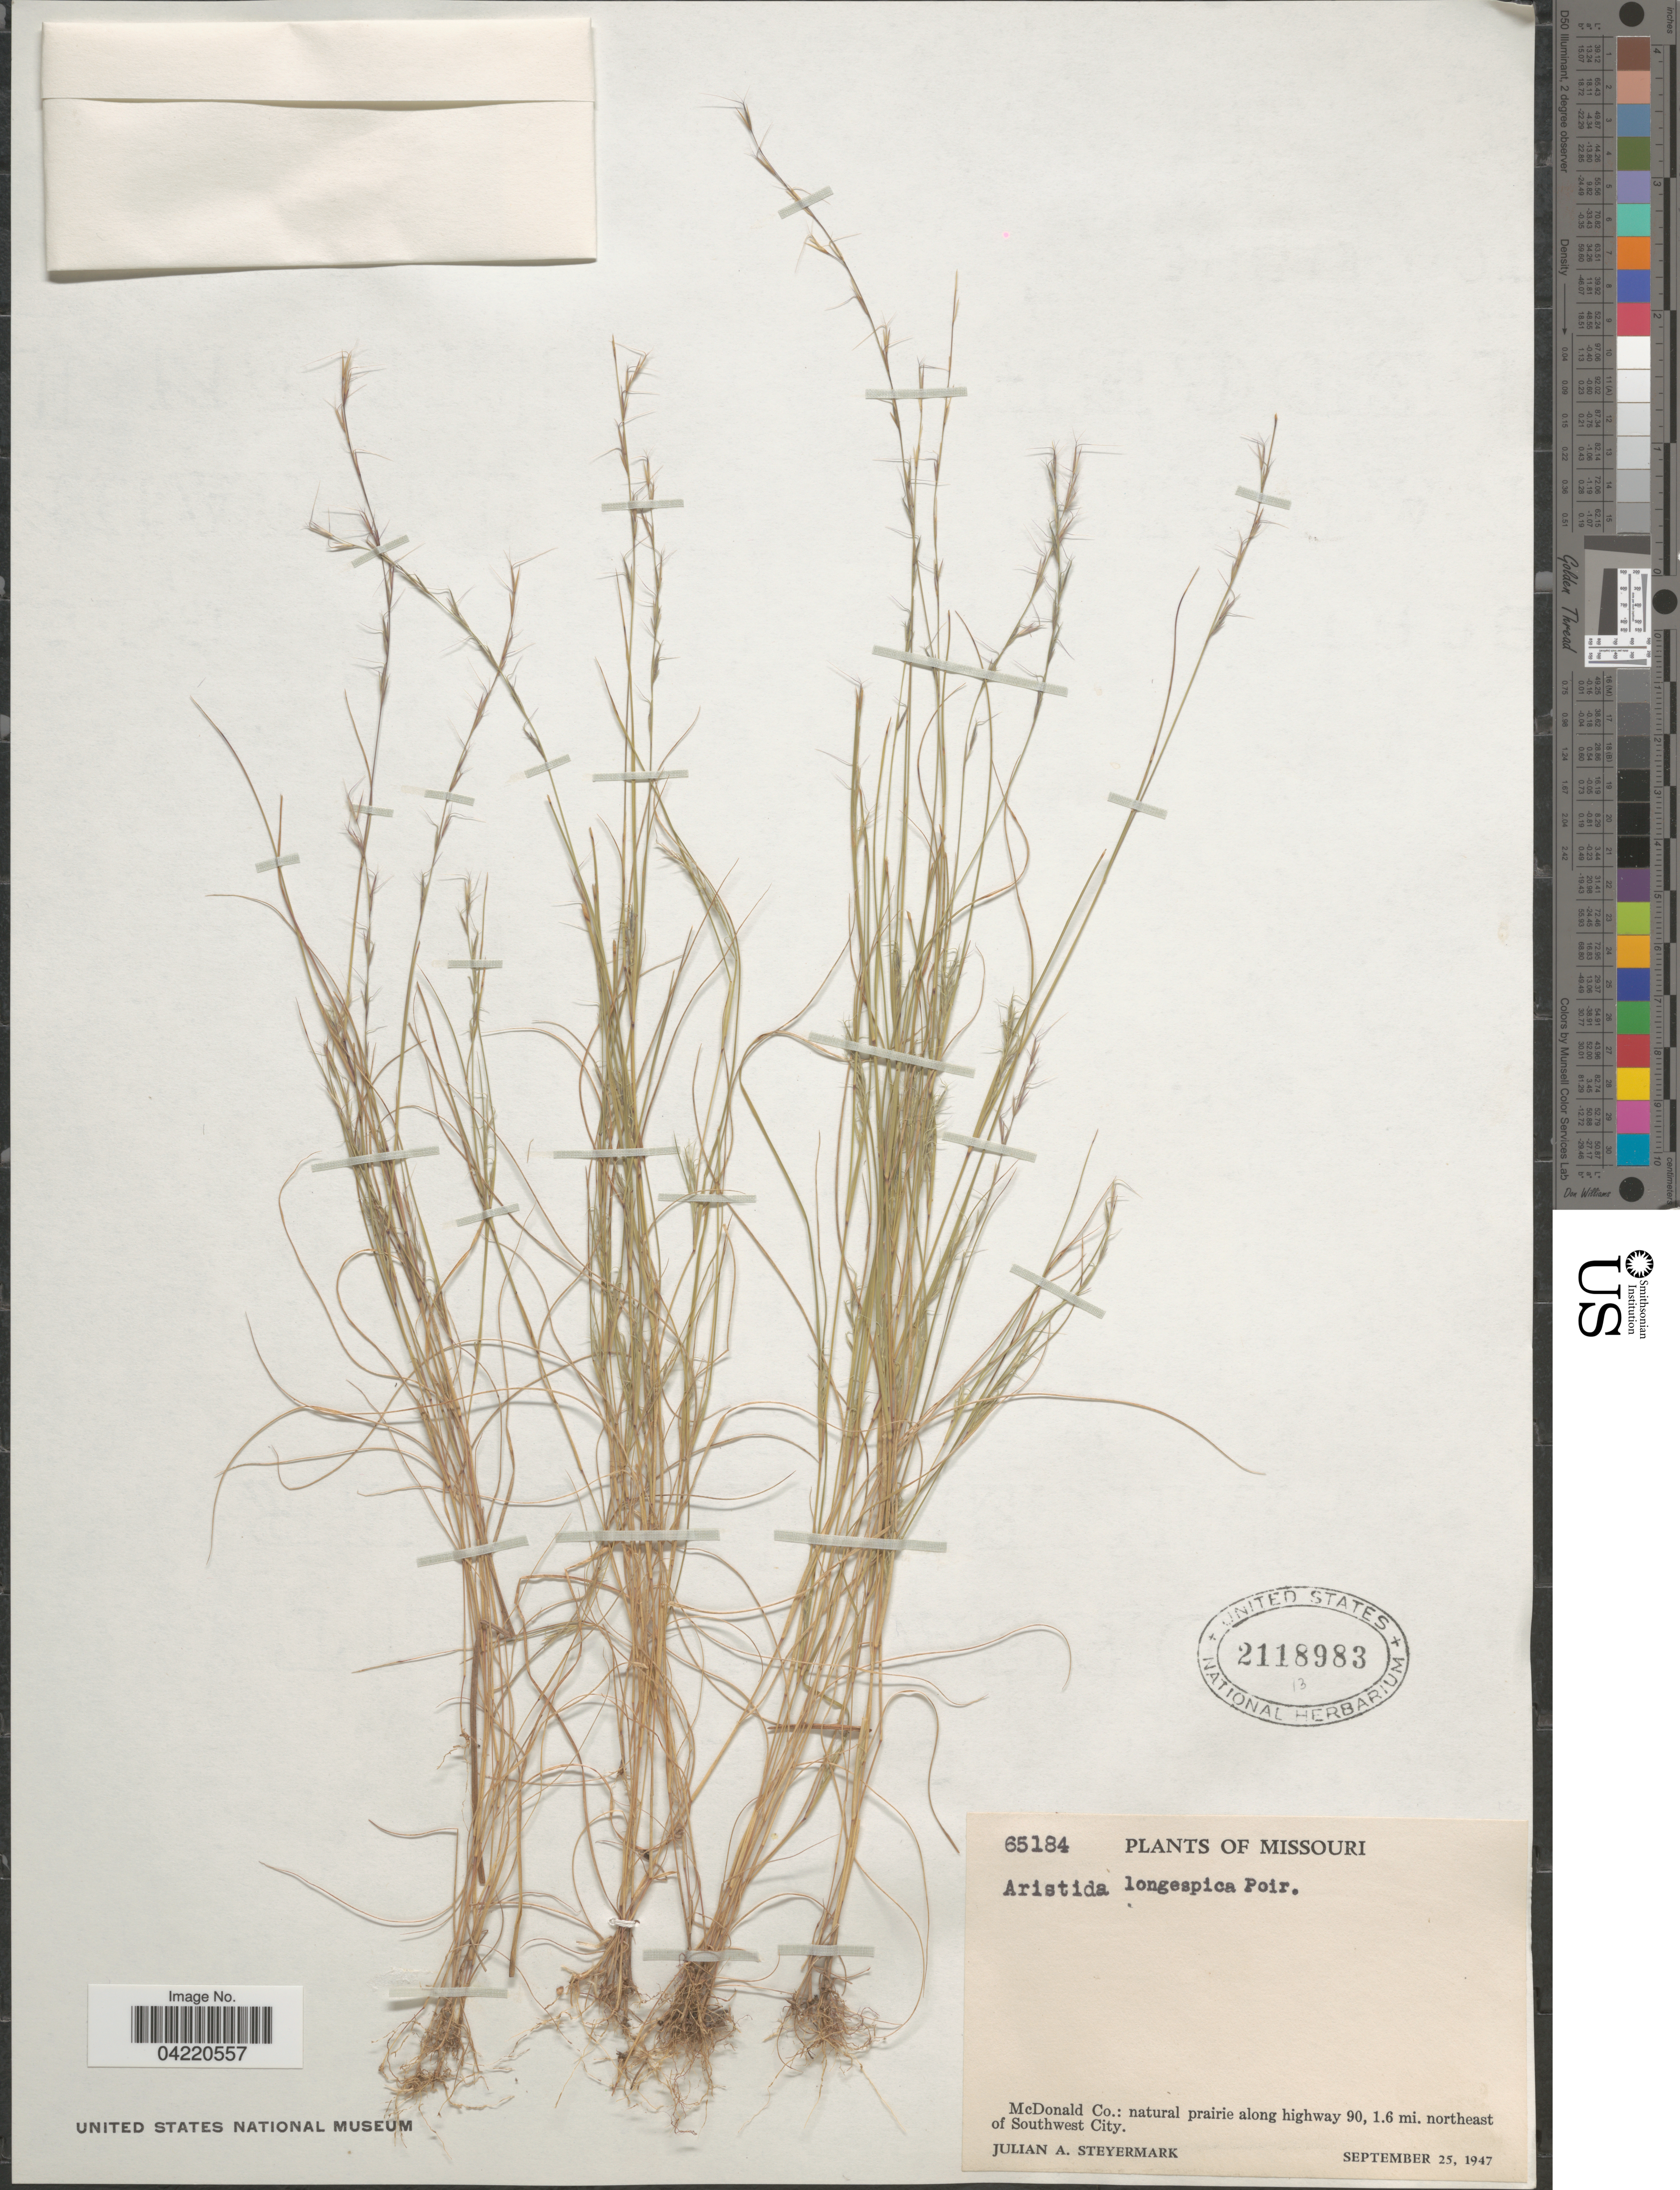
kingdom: Plantae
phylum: Tracheophyta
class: Liliopsida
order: Poales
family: Poaceae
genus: Aristida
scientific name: Aristida longespica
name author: Poir.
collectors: J. Steyermark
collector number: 65184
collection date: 1947-09-25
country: United States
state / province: Missouri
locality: McDonald Co.: natural prairie along highway 90, 1.6 mi. northeast of Southwest City.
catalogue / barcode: US 2118983